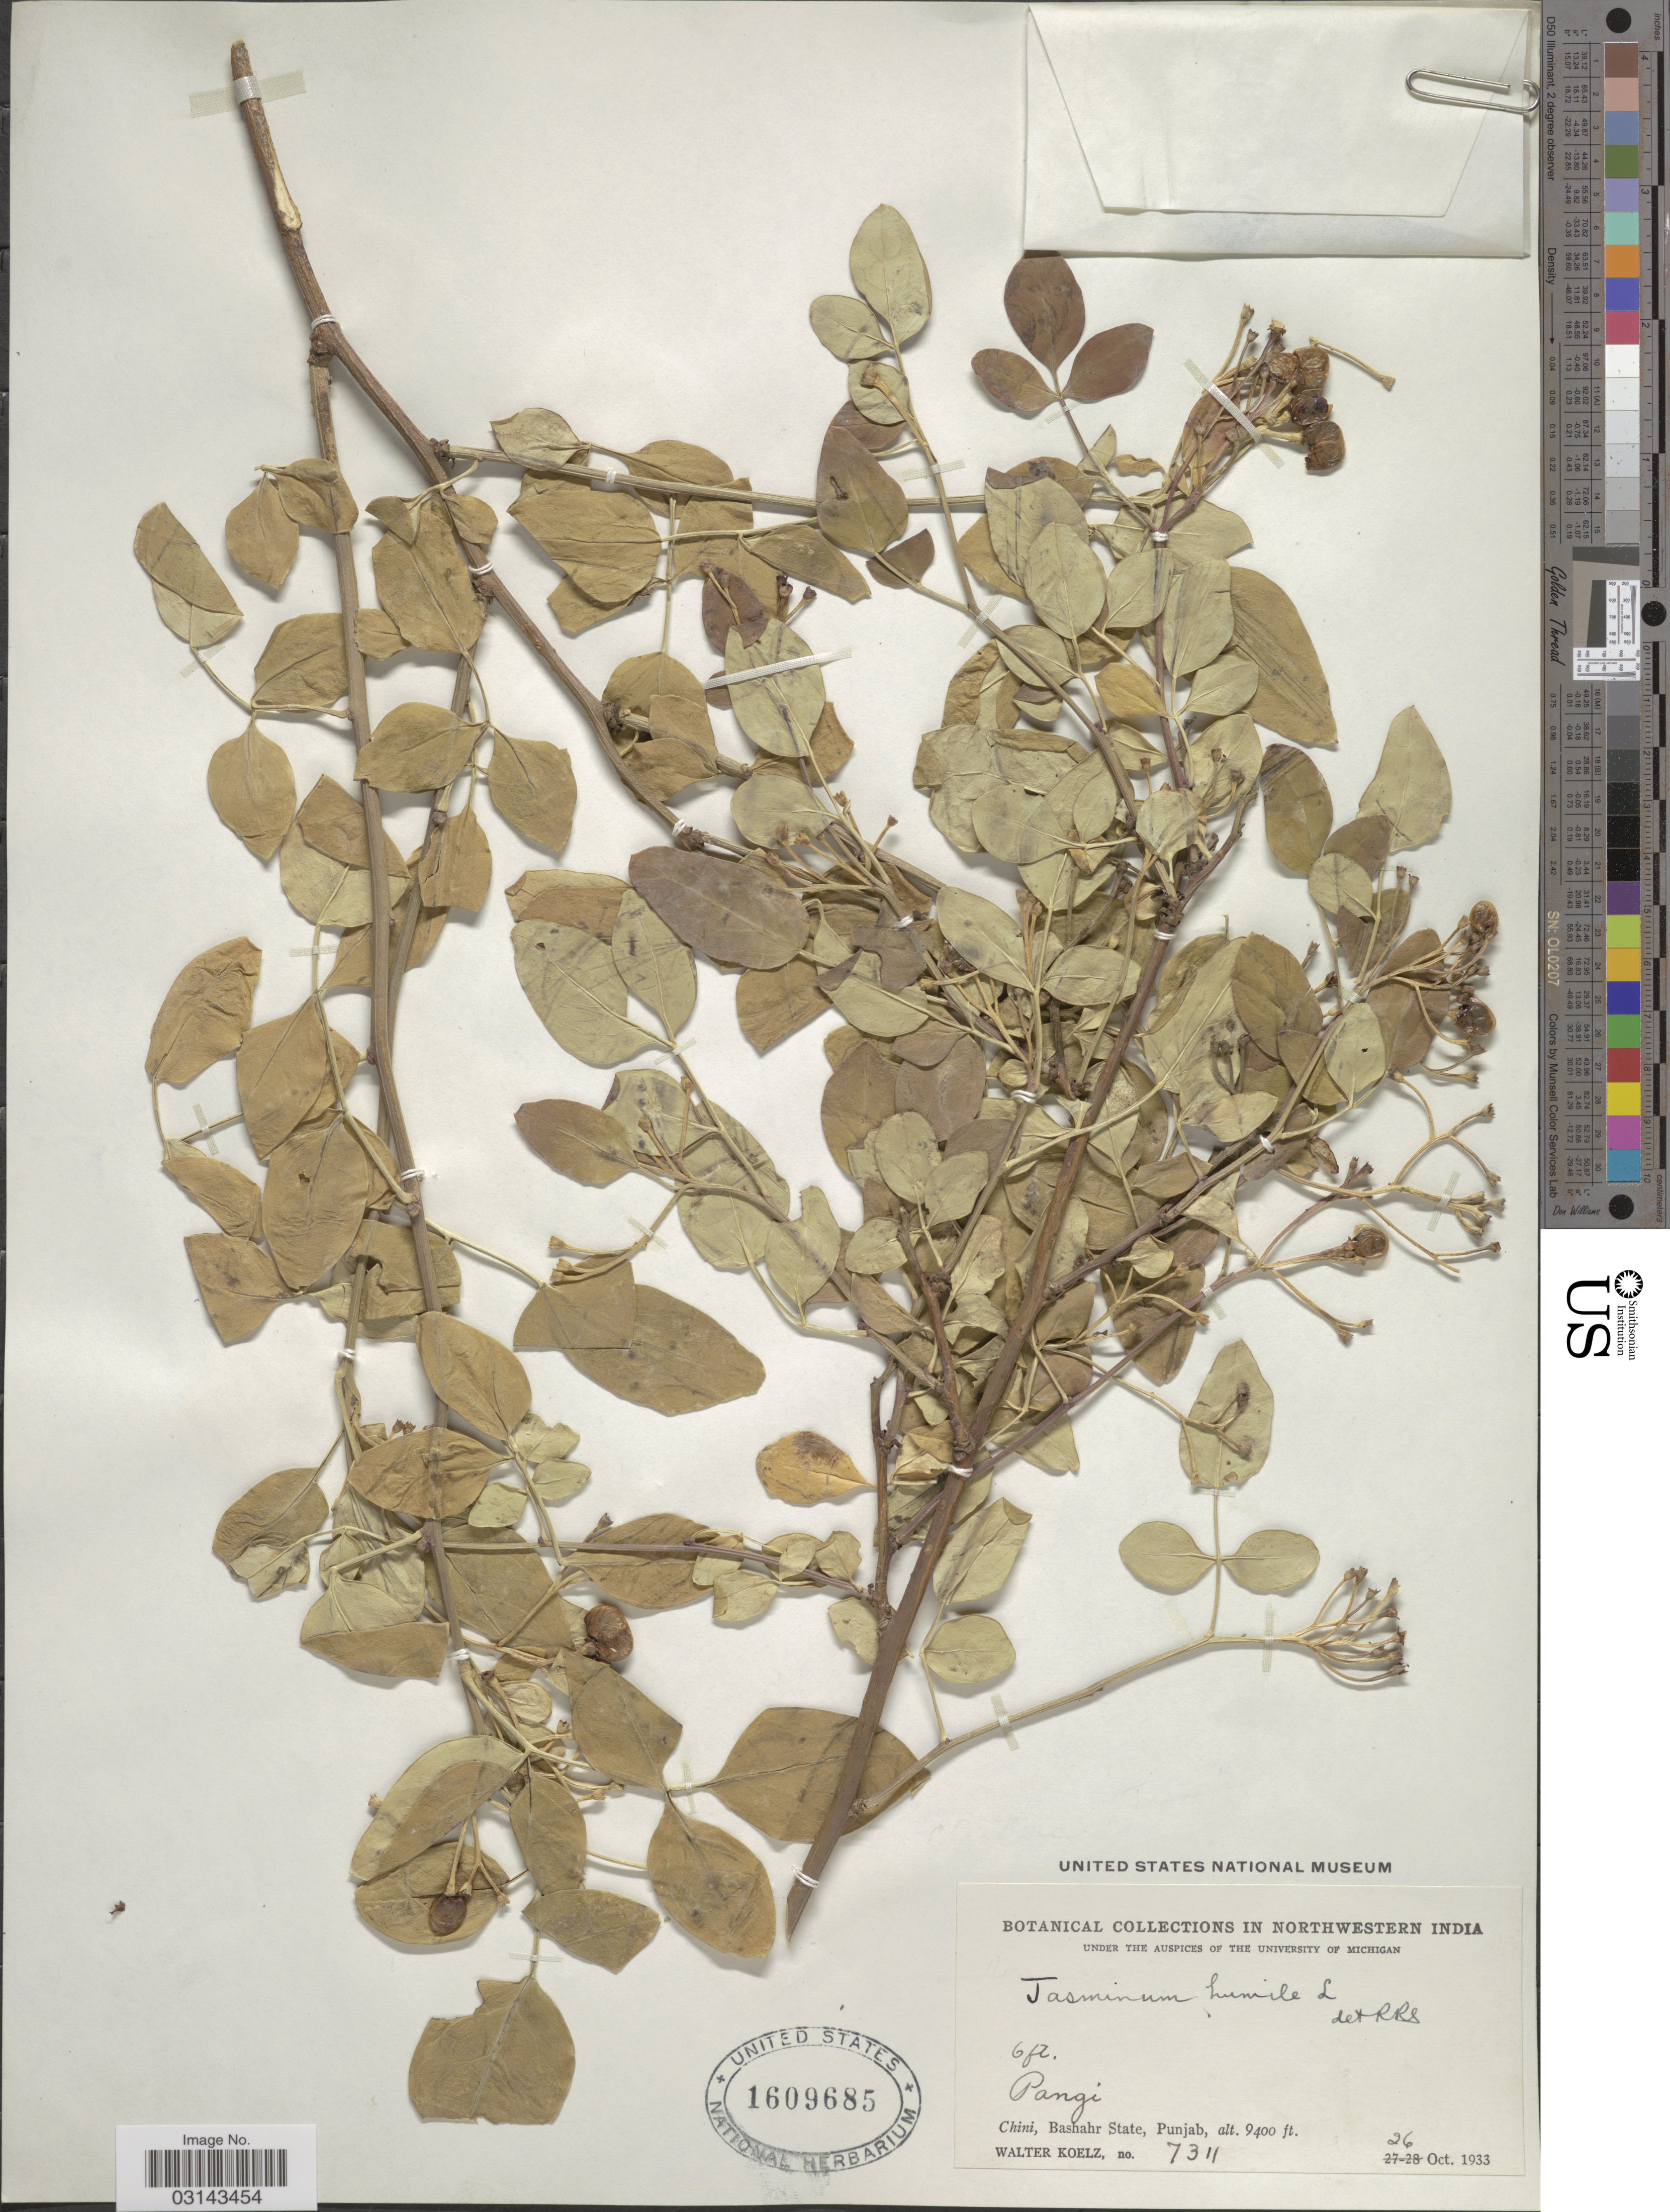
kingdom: Plantae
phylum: Tracheophyta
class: Magnoliopsida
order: Lamiales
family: Oleaceae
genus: Jasminum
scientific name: Jasminum humile var. humile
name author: L.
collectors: W. N. Koelz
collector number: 7311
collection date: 1933-10-26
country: India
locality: Northwestern India. Chini, Bashahr State. Pangi.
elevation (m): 2865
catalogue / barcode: US 1609685